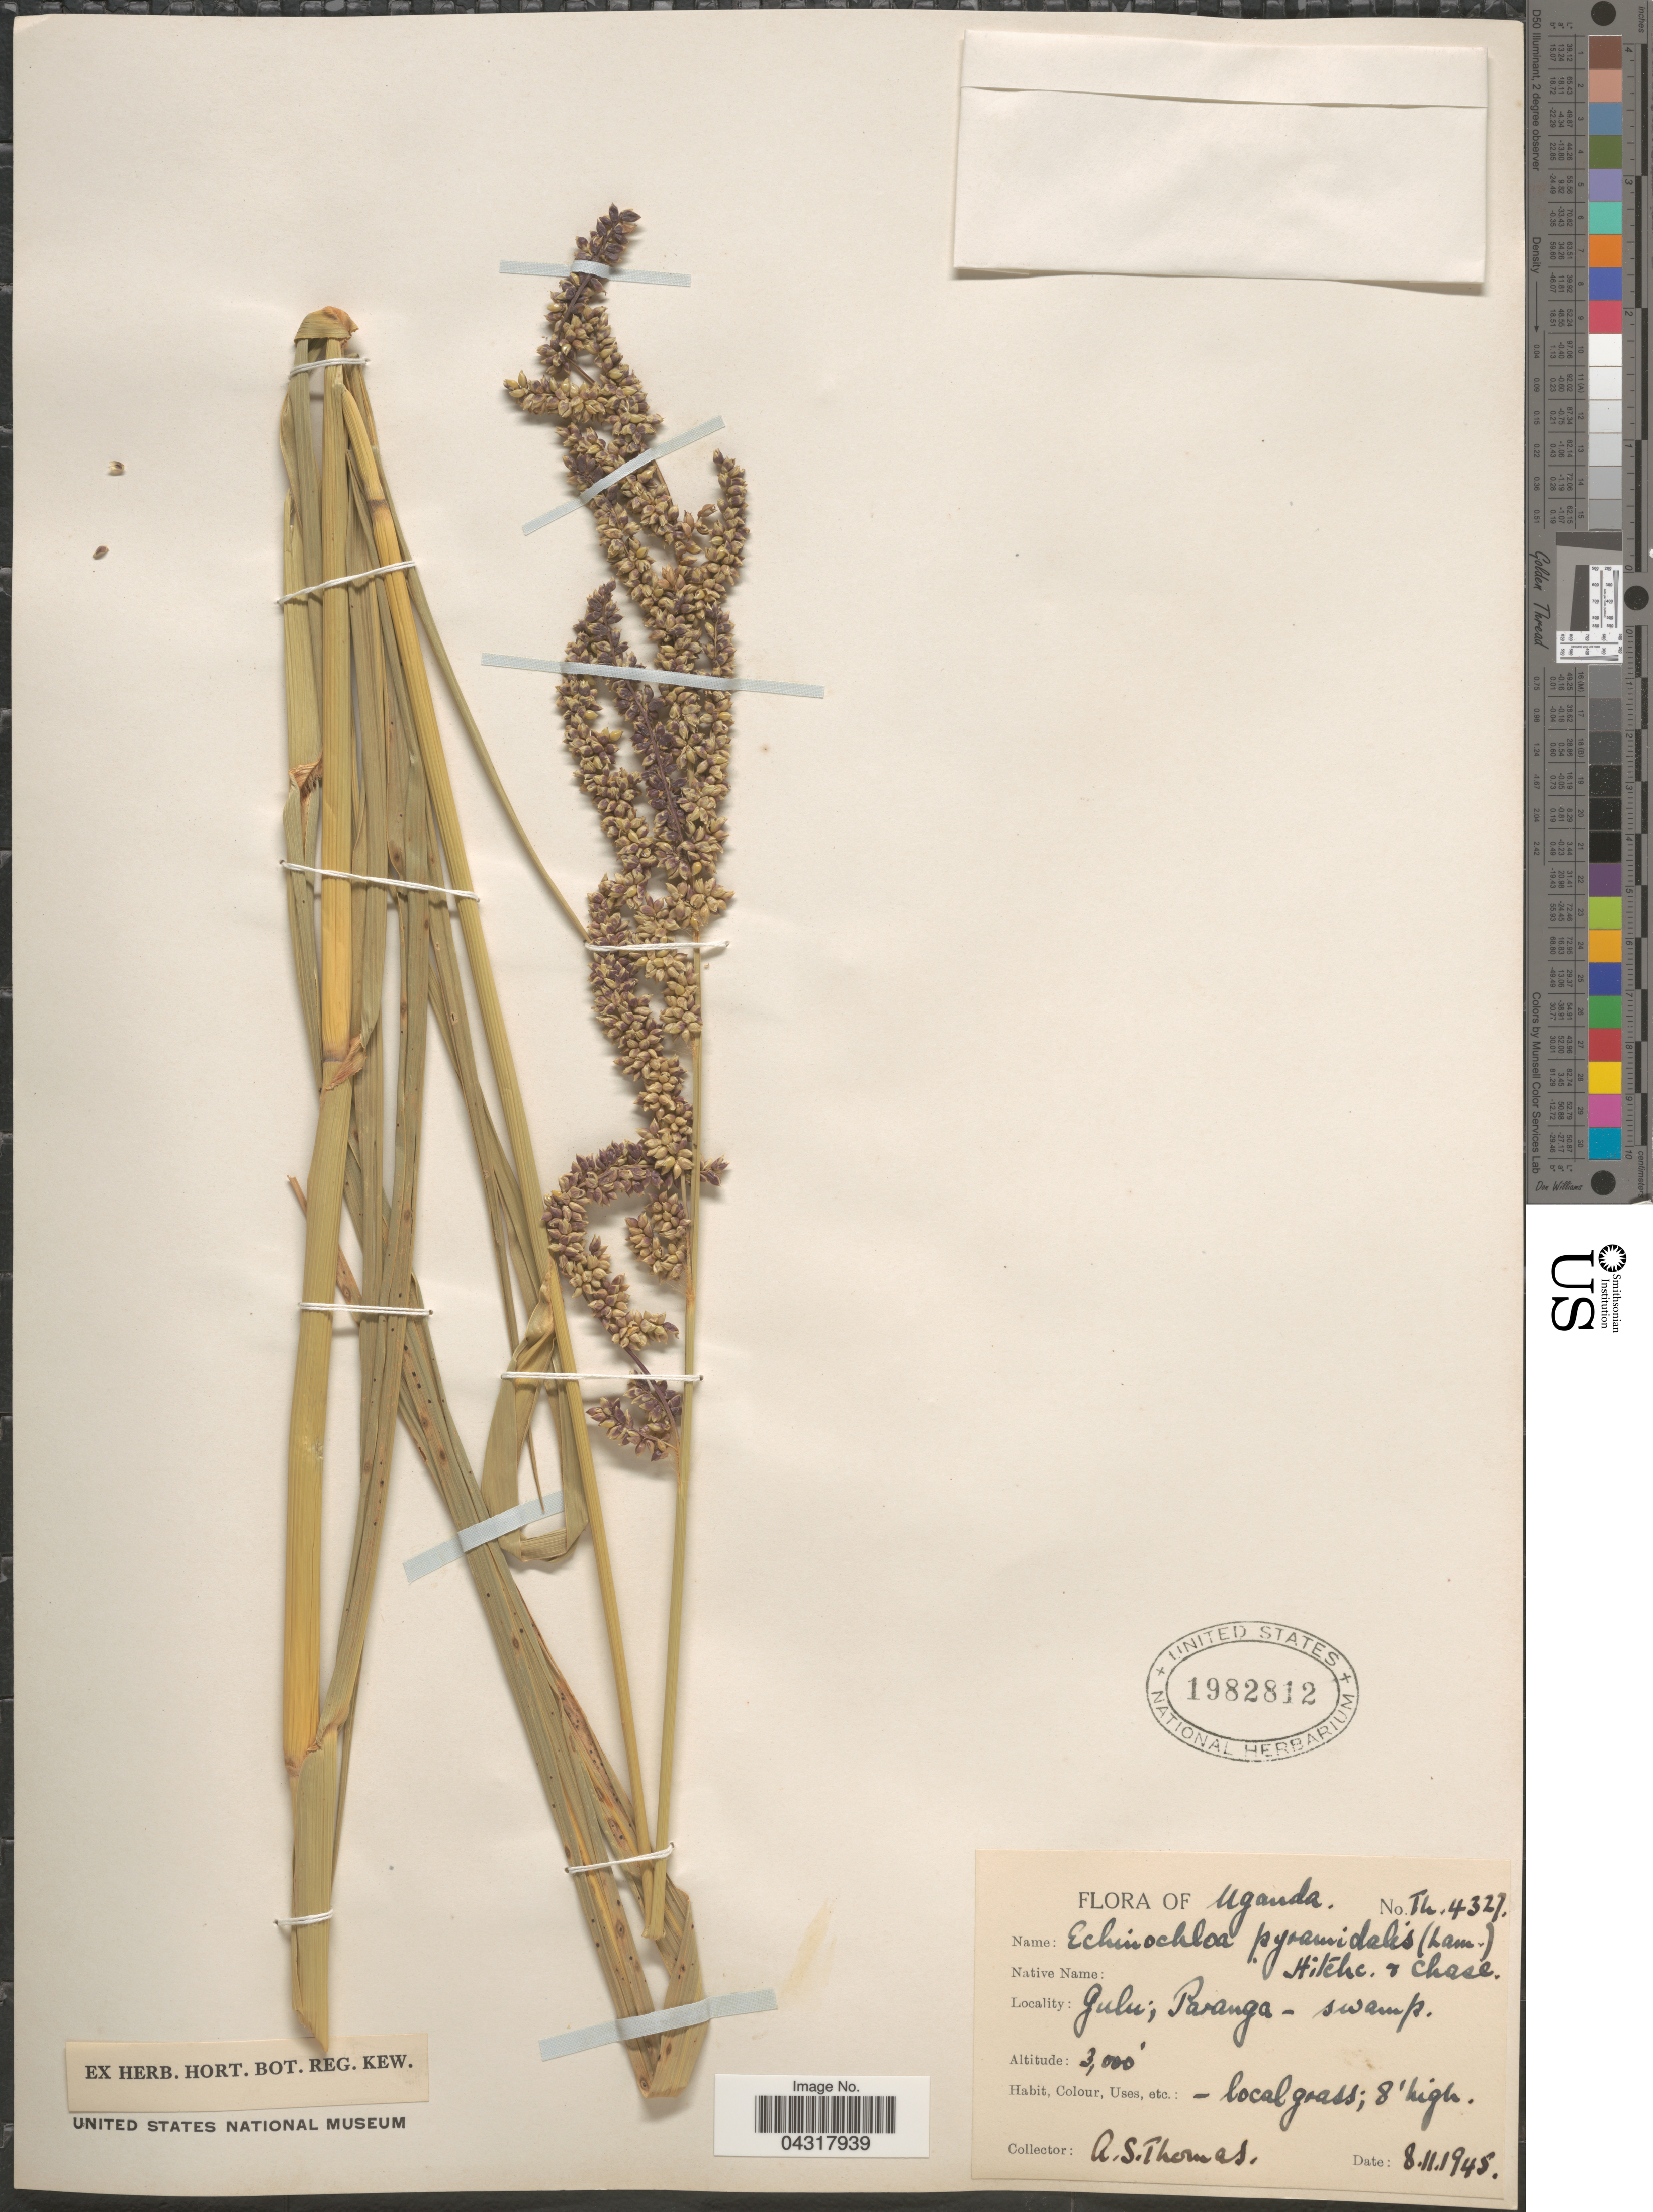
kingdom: Plantae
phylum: Tracheophyta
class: Liliopsida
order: Poales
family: Poaceae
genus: Echinochloa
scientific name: Echinochloa pyramidalis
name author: (Lam.) Hitchc. & Chase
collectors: A. Thomas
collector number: Th.4327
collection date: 1945-11-08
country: Uganda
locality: Gulu; Paranga - swamp.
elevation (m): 914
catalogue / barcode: US 1982812